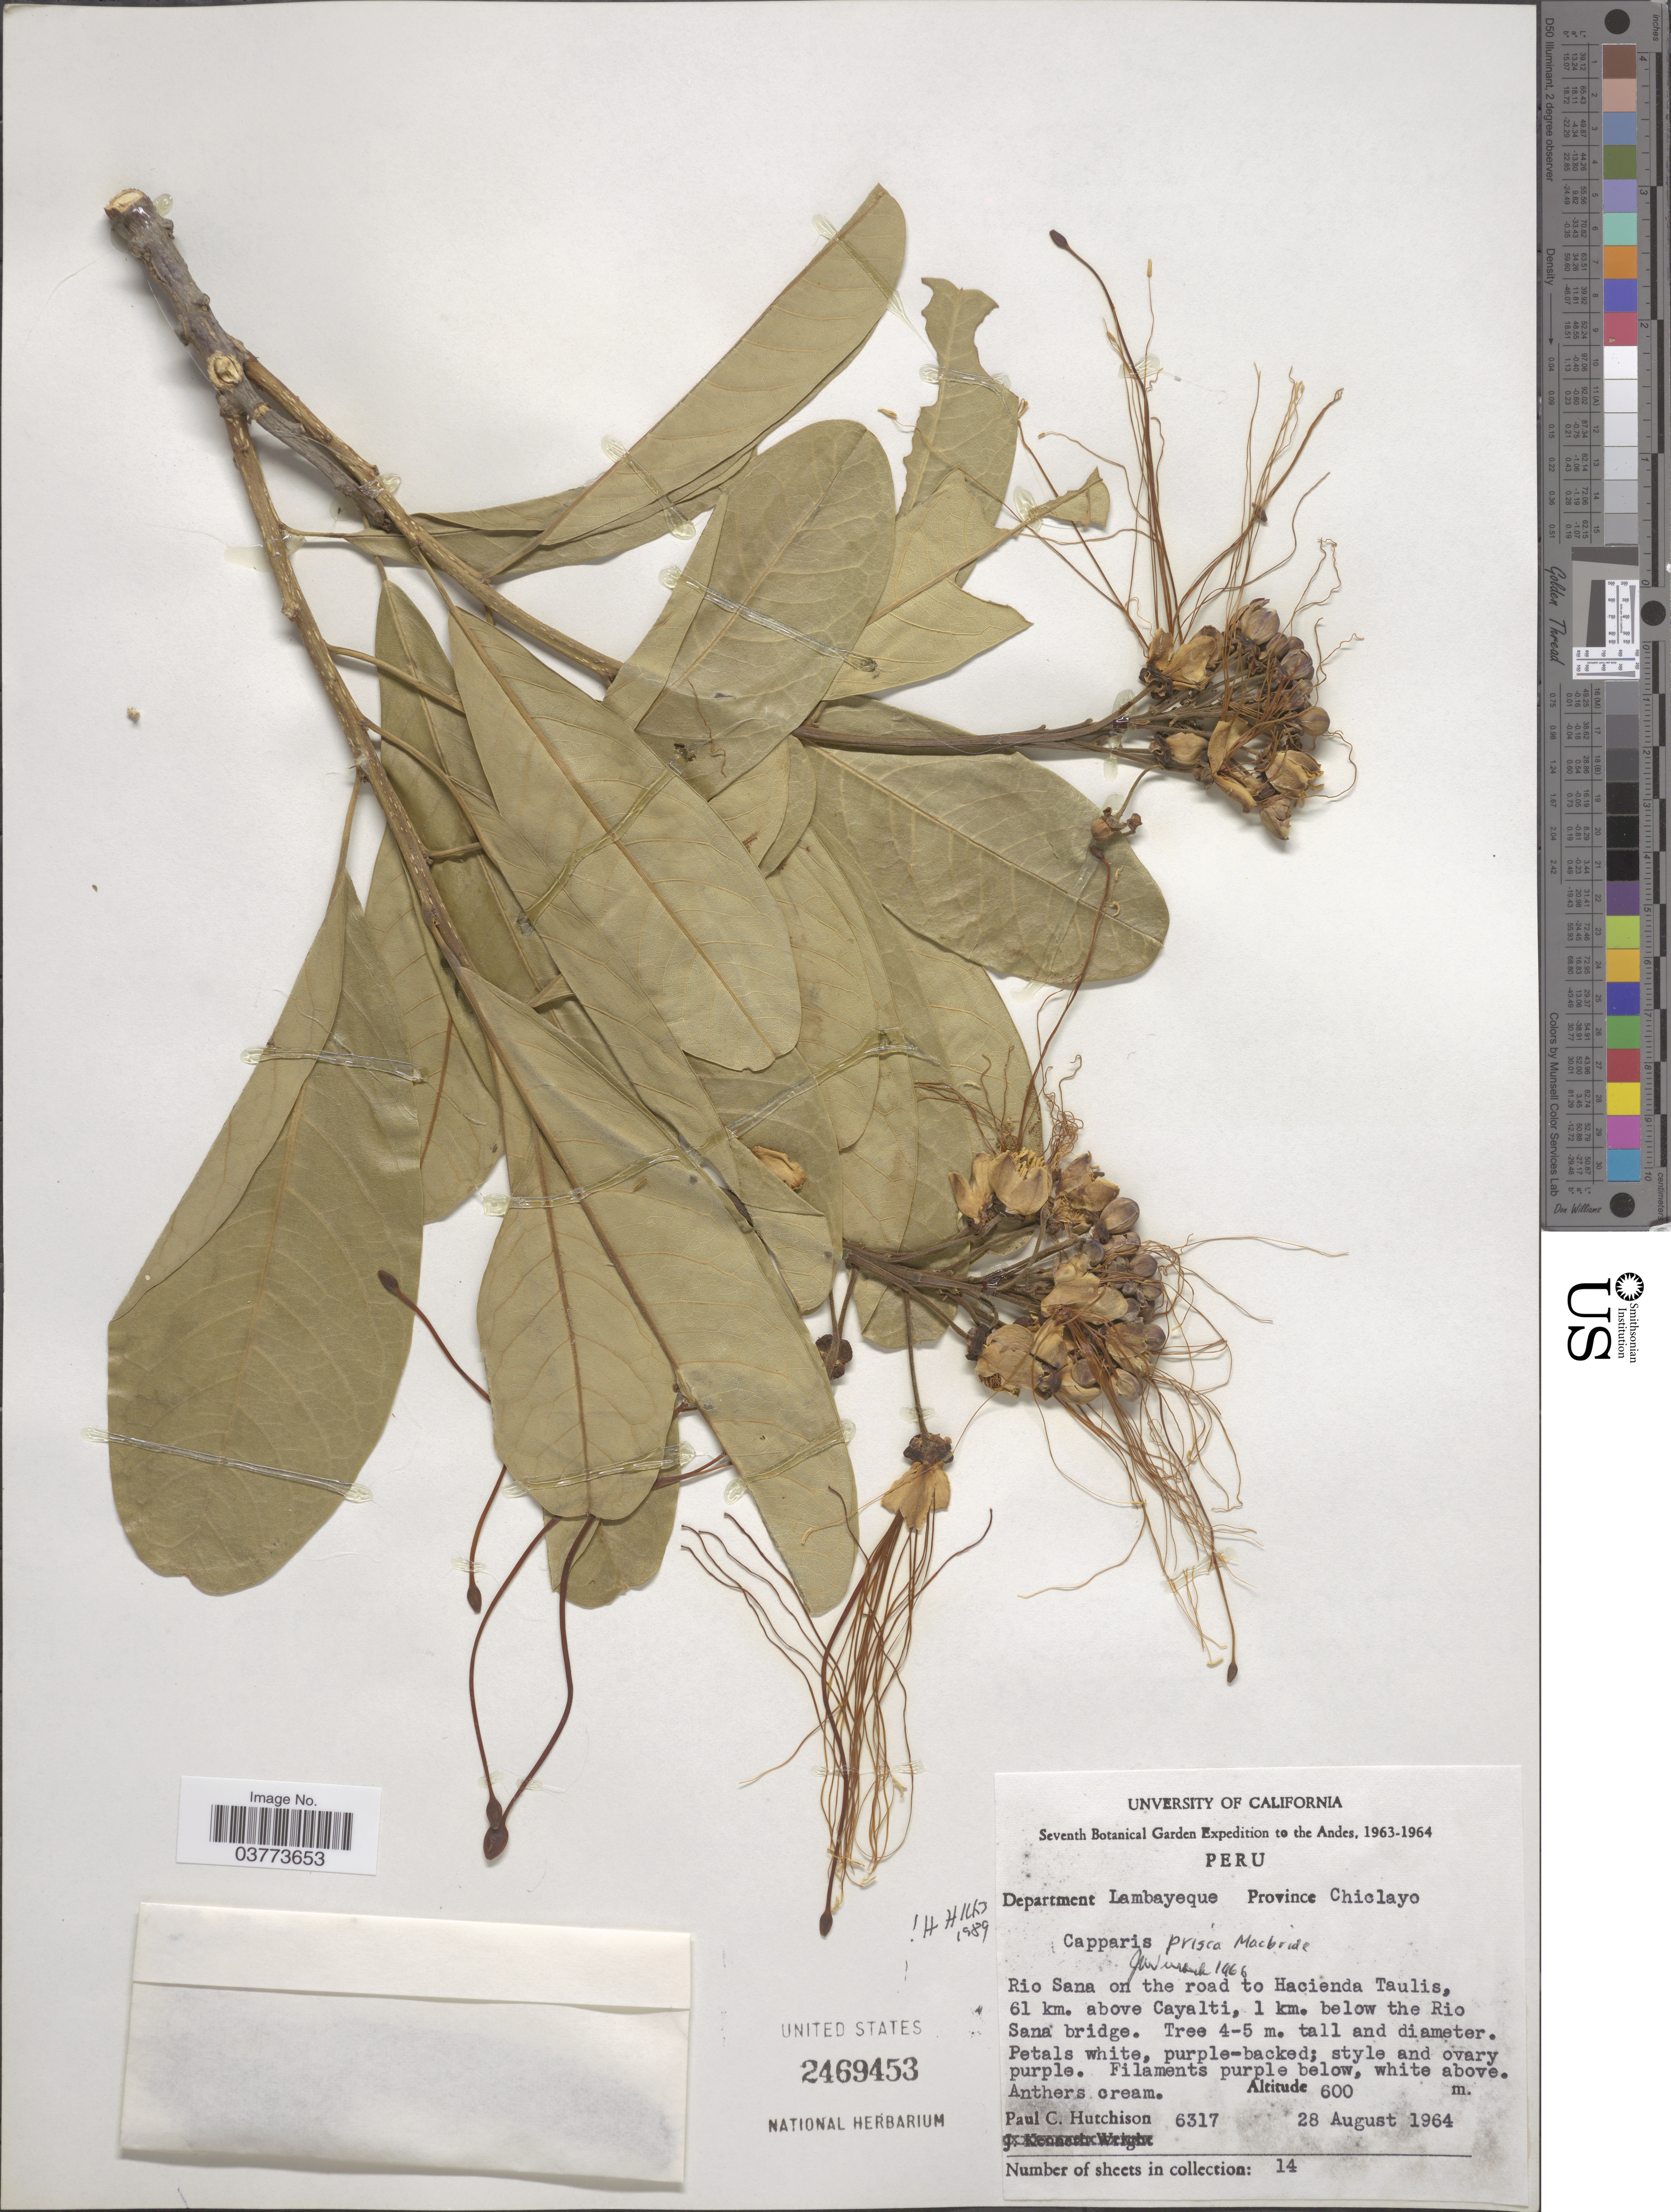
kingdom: Plantae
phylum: Tracheophyta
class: Magnoliopsida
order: Brassicales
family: Capparaceae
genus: Capparidastrum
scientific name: Capparidastrum petiolare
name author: (Kunth) Hutch.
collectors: P. C. Hutchison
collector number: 6317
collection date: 1964-08-28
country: Peru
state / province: Lambayeque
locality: The Andes. Department Lambayeque, Province Chiclayo. Rio Sana on the road to Hacienda Taulis, 61 km. above Cayalti, 1 km. below the Rio Sana bridge.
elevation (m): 600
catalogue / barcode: US 2469453